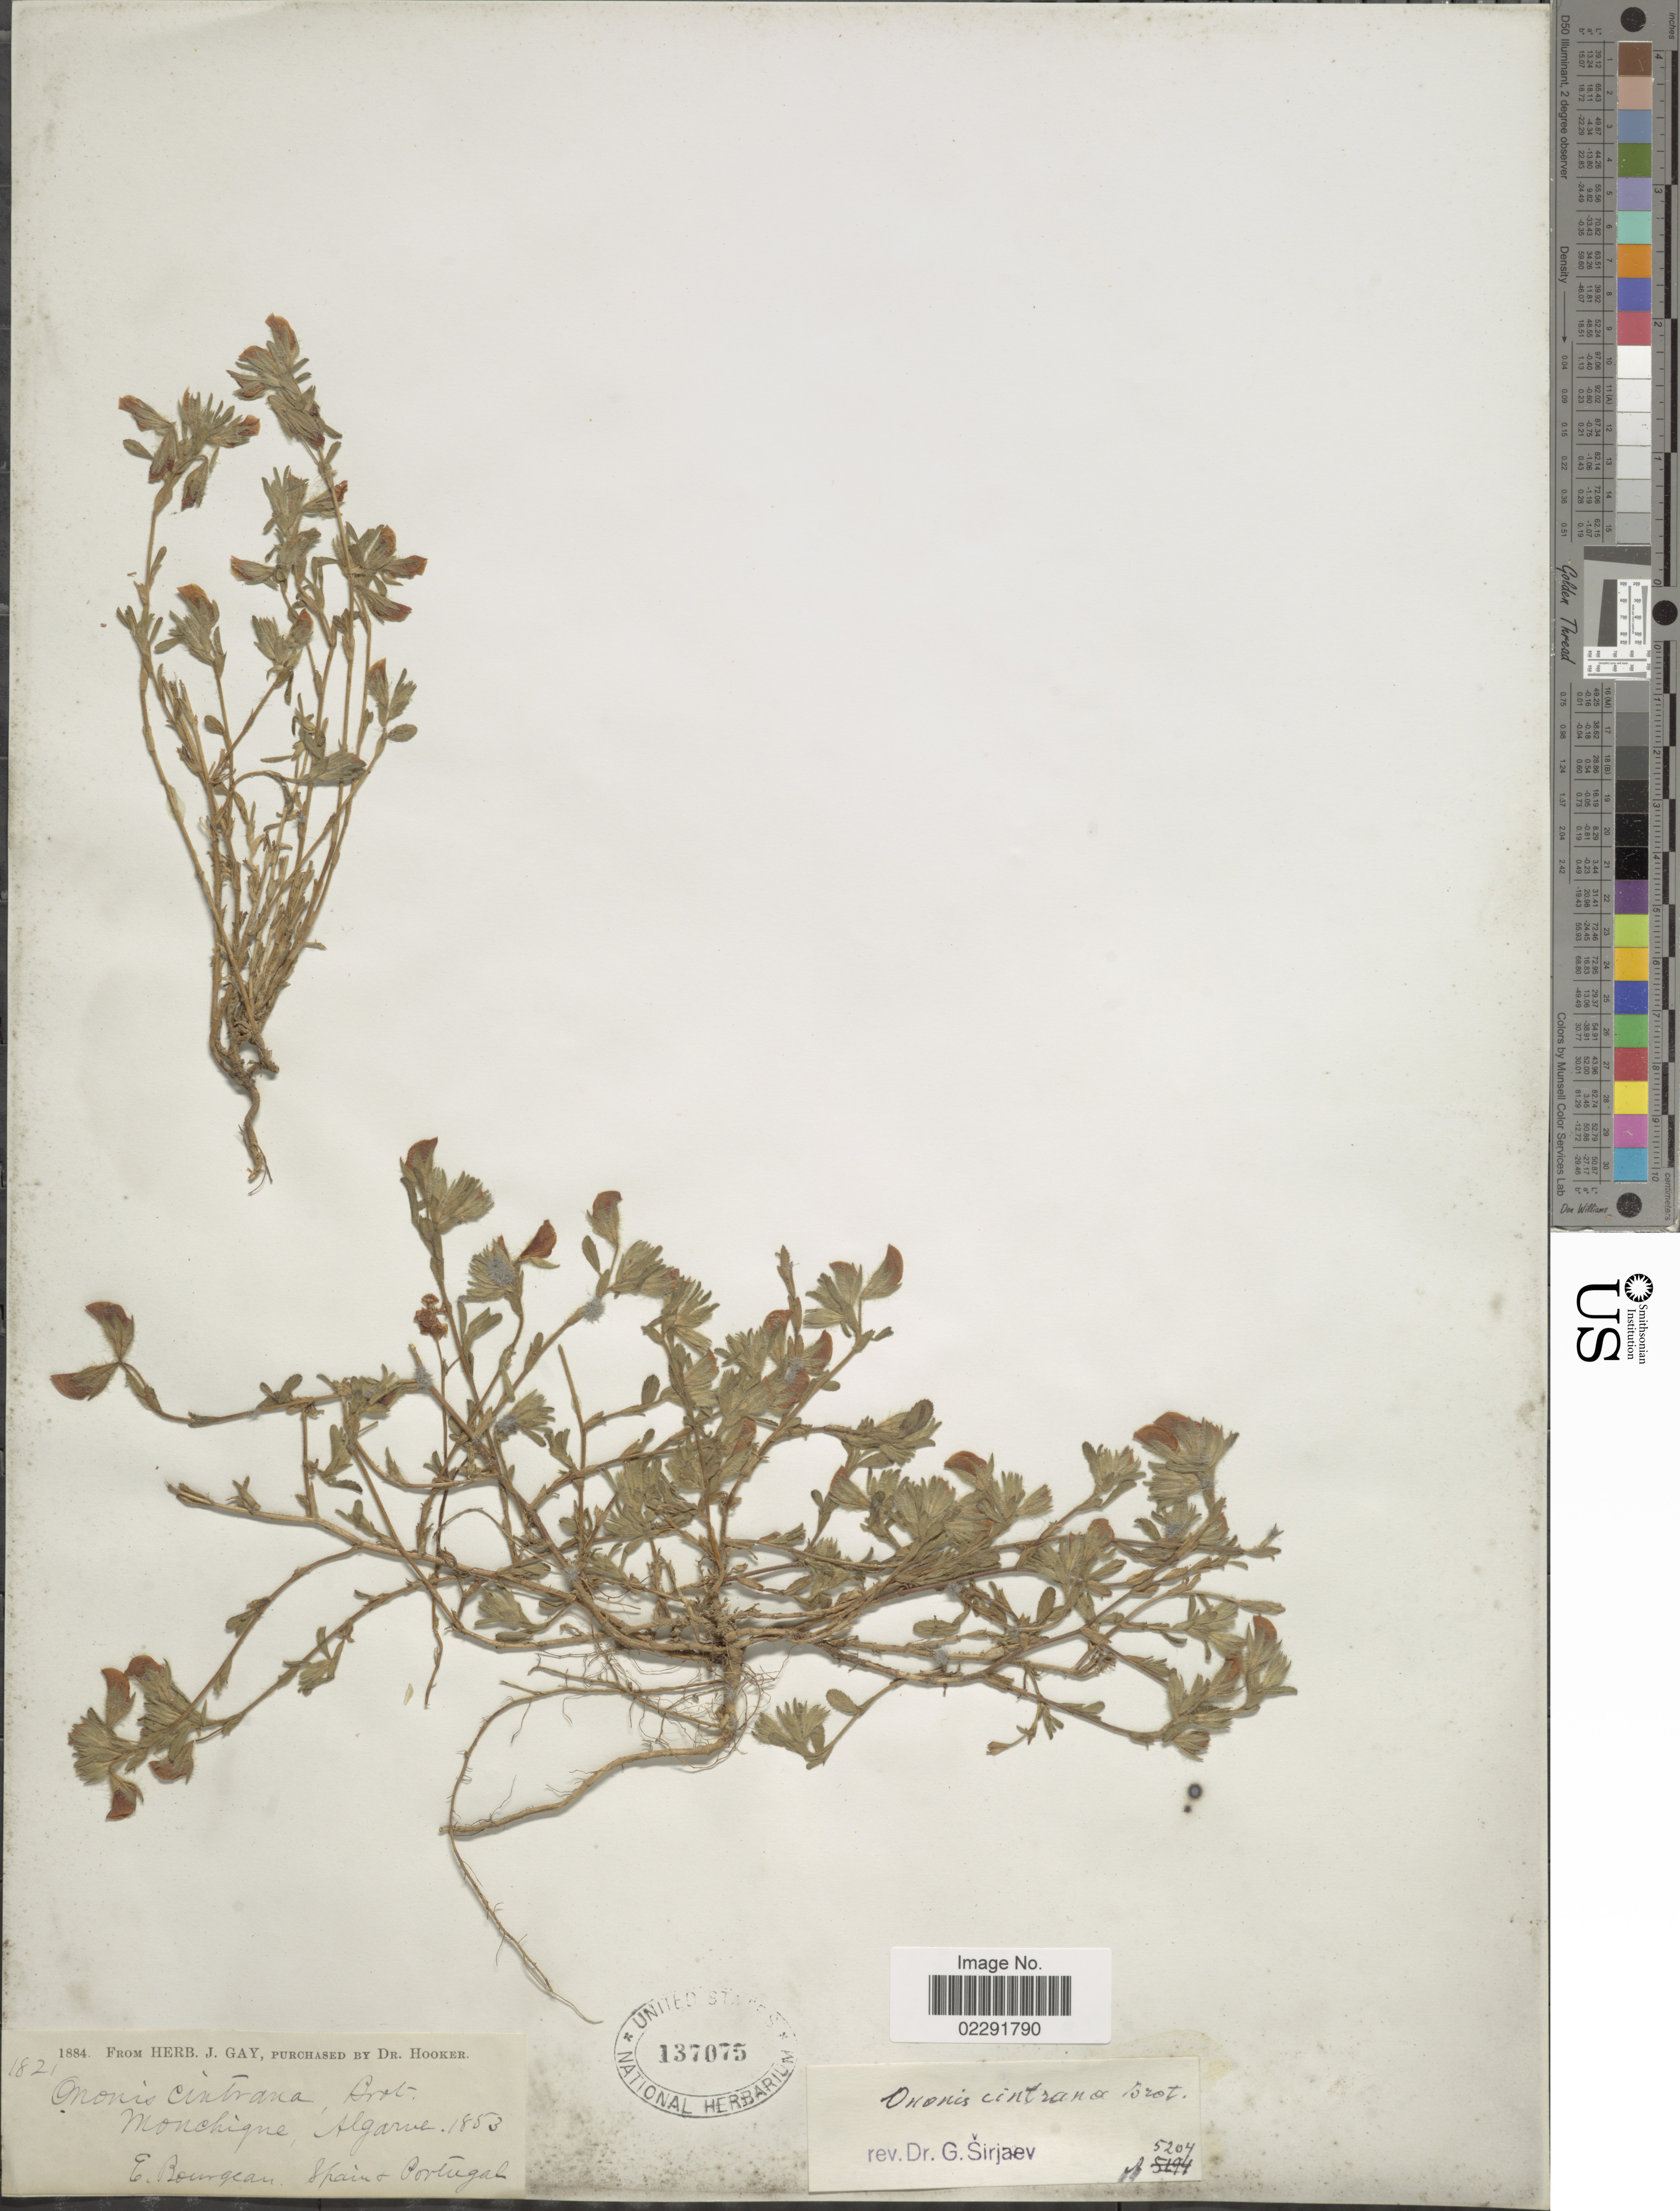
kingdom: Plantae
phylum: Tracheophyta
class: Magnoliopsida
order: Fabales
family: Fabaceae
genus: Ononis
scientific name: Ononis cintrana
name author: Brot.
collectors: E. Bourgeau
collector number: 1821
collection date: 1853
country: Portugal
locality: Monchique, Algarce, Spain + Portugal.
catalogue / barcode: US 137075